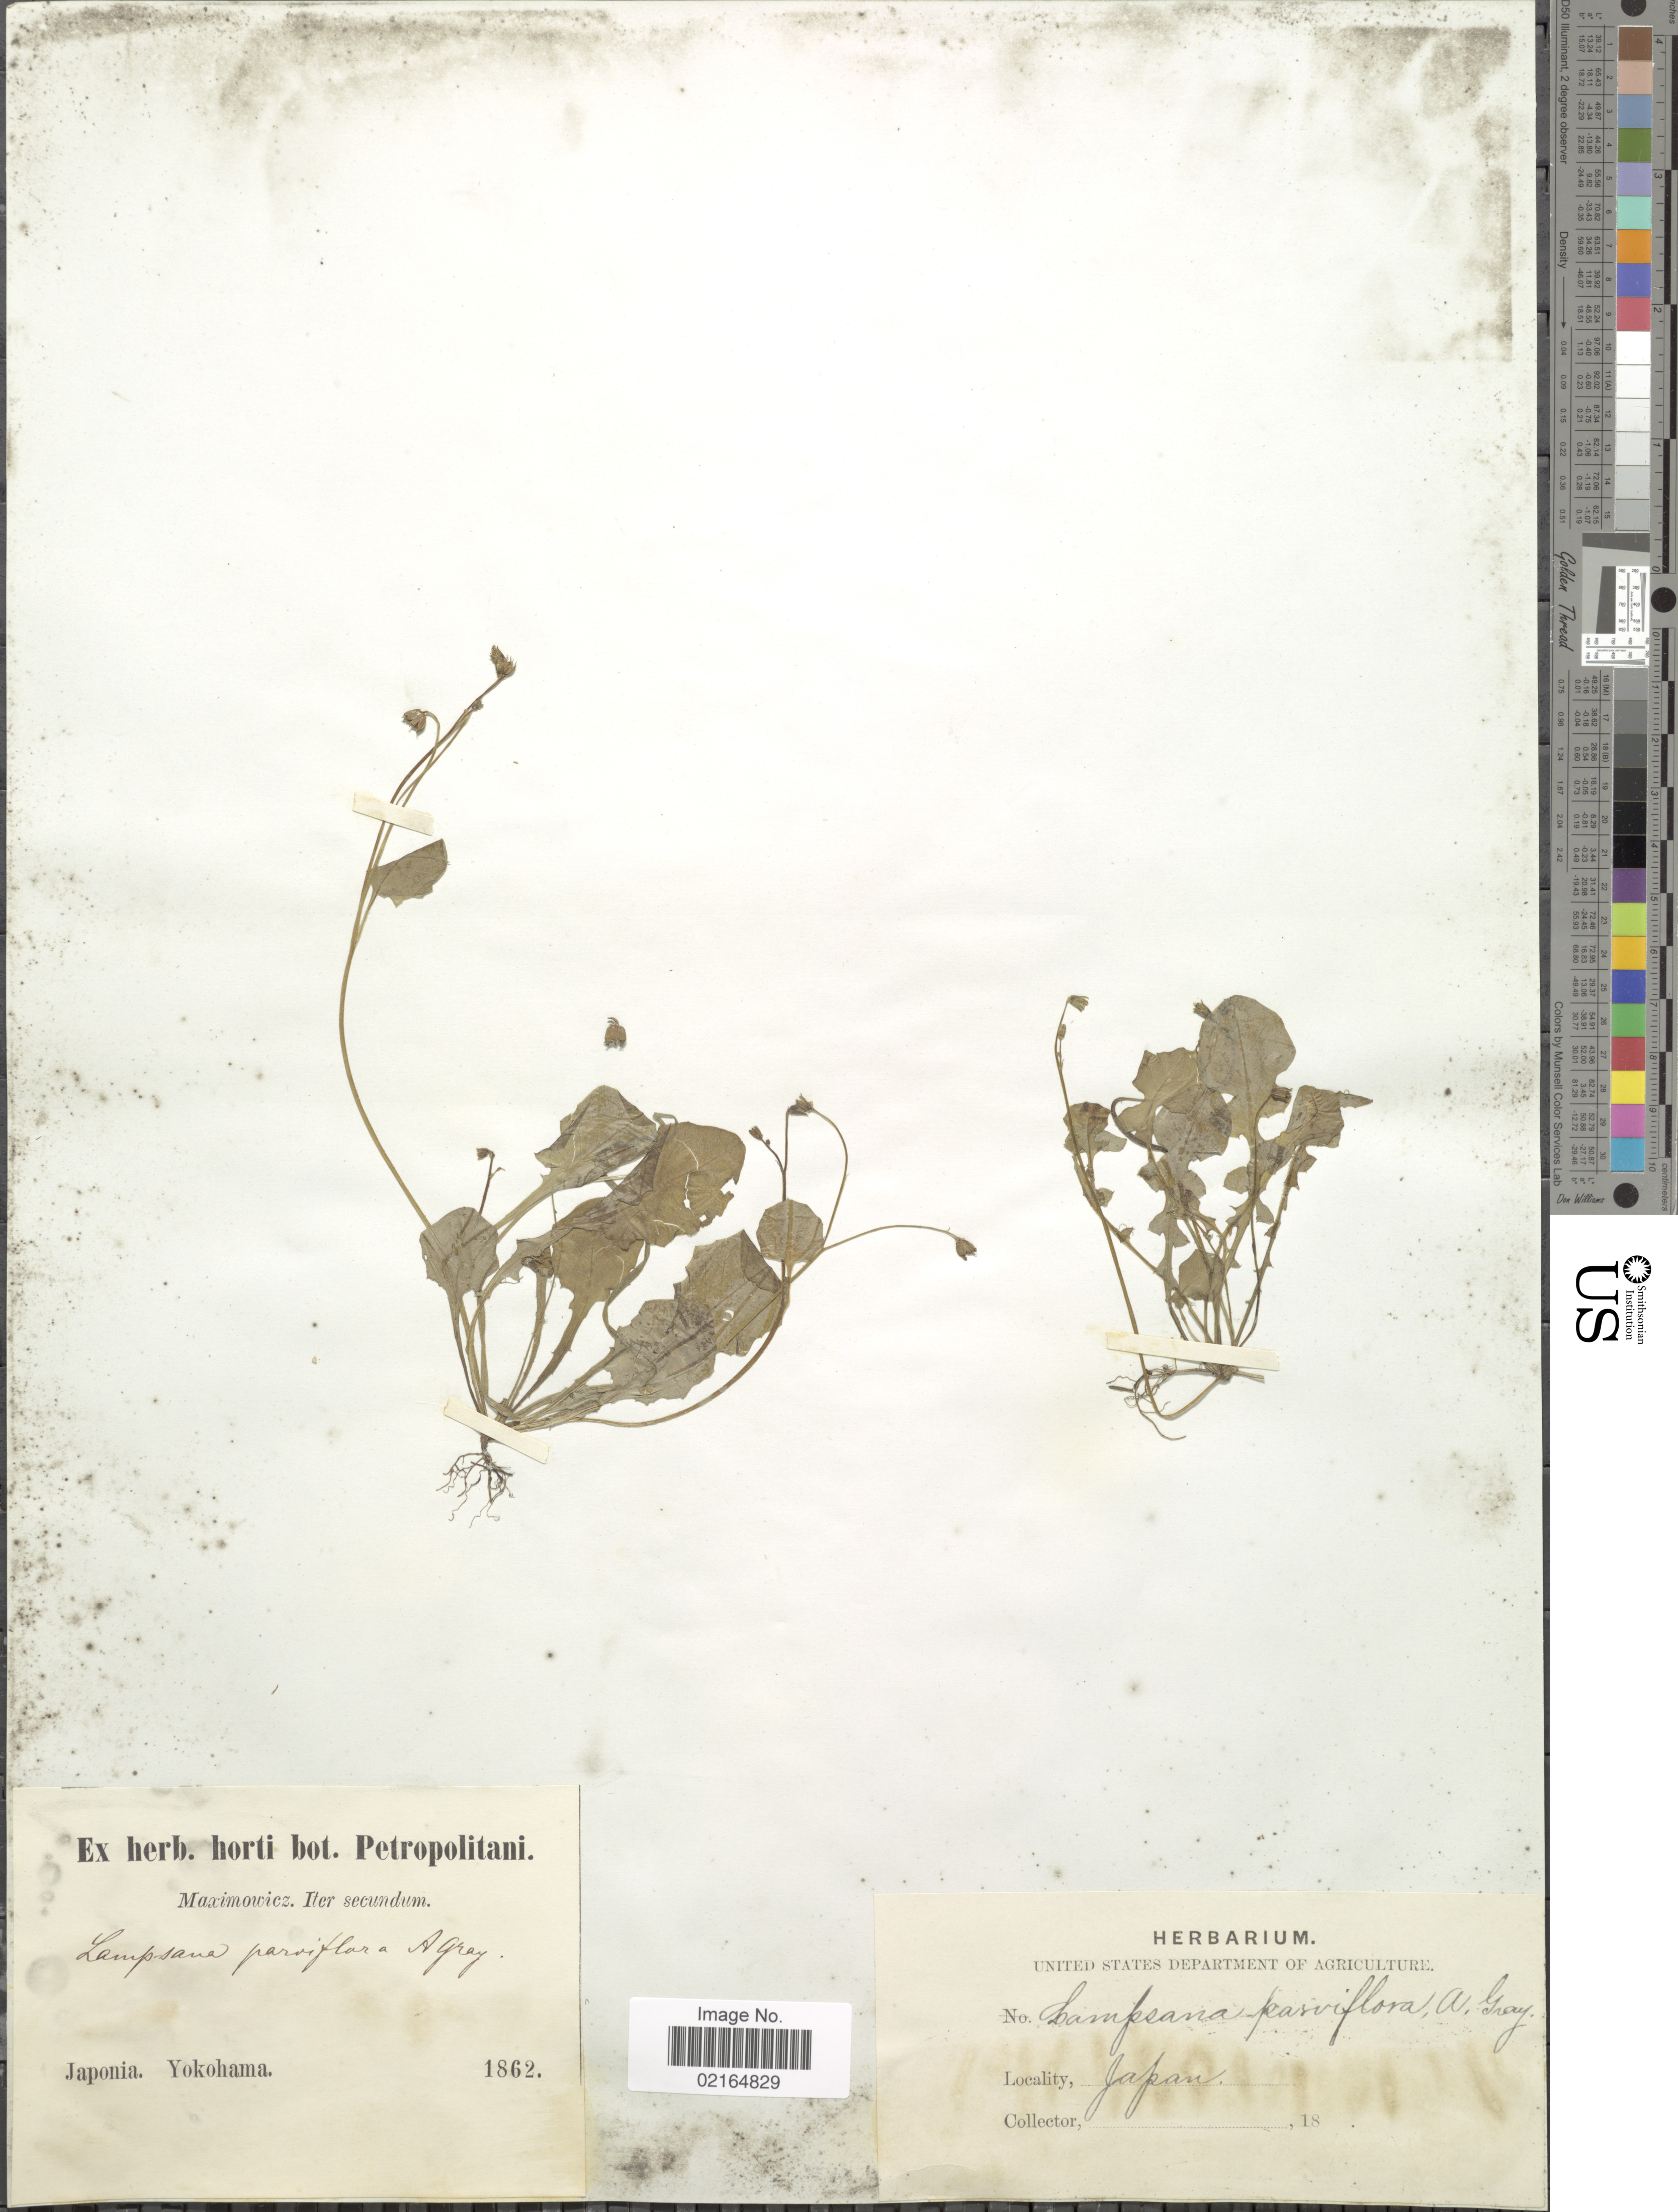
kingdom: Plantae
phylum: Tracheophyta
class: Magnoliopsida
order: Asterales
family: Asteraceae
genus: Lapsanastrum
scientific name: Lapsanastrum humile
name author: (Thunb.) Pak & K. Bremer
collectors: Maximowicz, --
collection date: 1862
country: Japan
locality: Iter secundum, Japoonia, Yokohama.